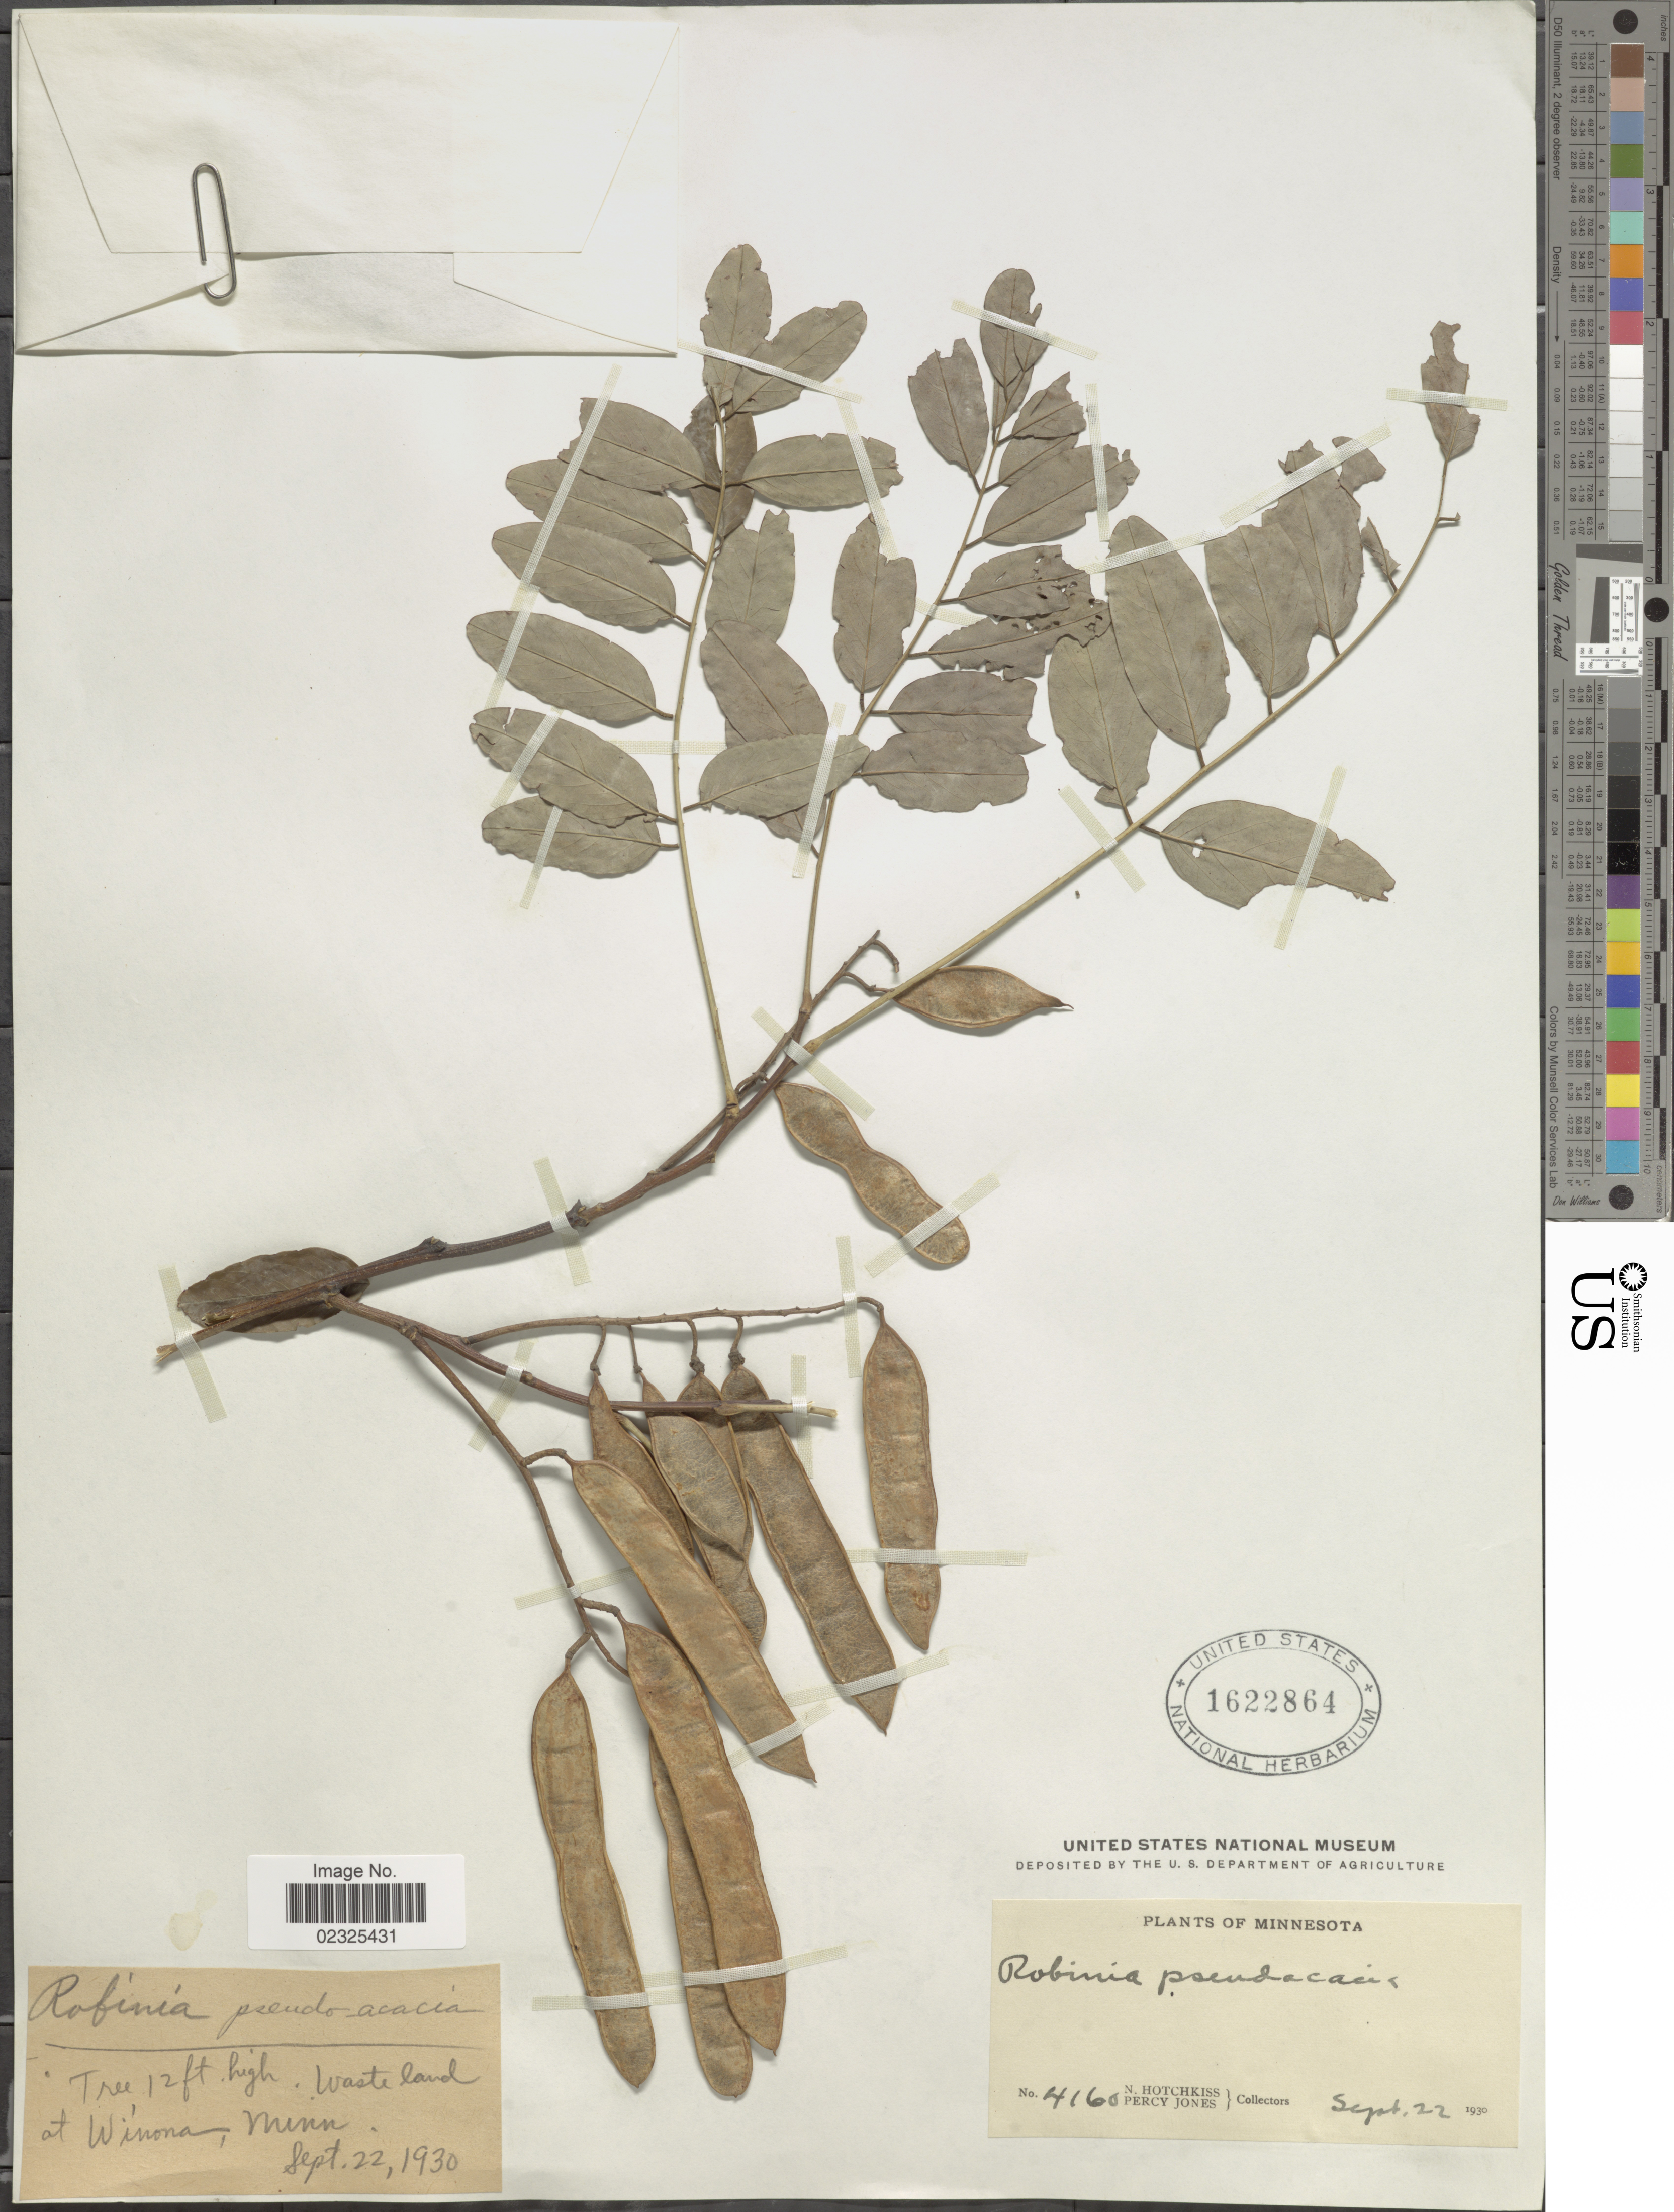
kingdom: Plantae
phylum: Tracheophyta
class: Magnoliopsida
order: Fabales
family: Fabaceae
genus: Robinia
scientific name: Robinia pseudoacacia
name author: L.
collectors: N. Hotchkiss & P. Jones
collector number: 4160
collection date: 1930-09-22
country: United States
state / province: Minnesota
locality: Wasteland, at winona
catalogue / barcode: US 1622864